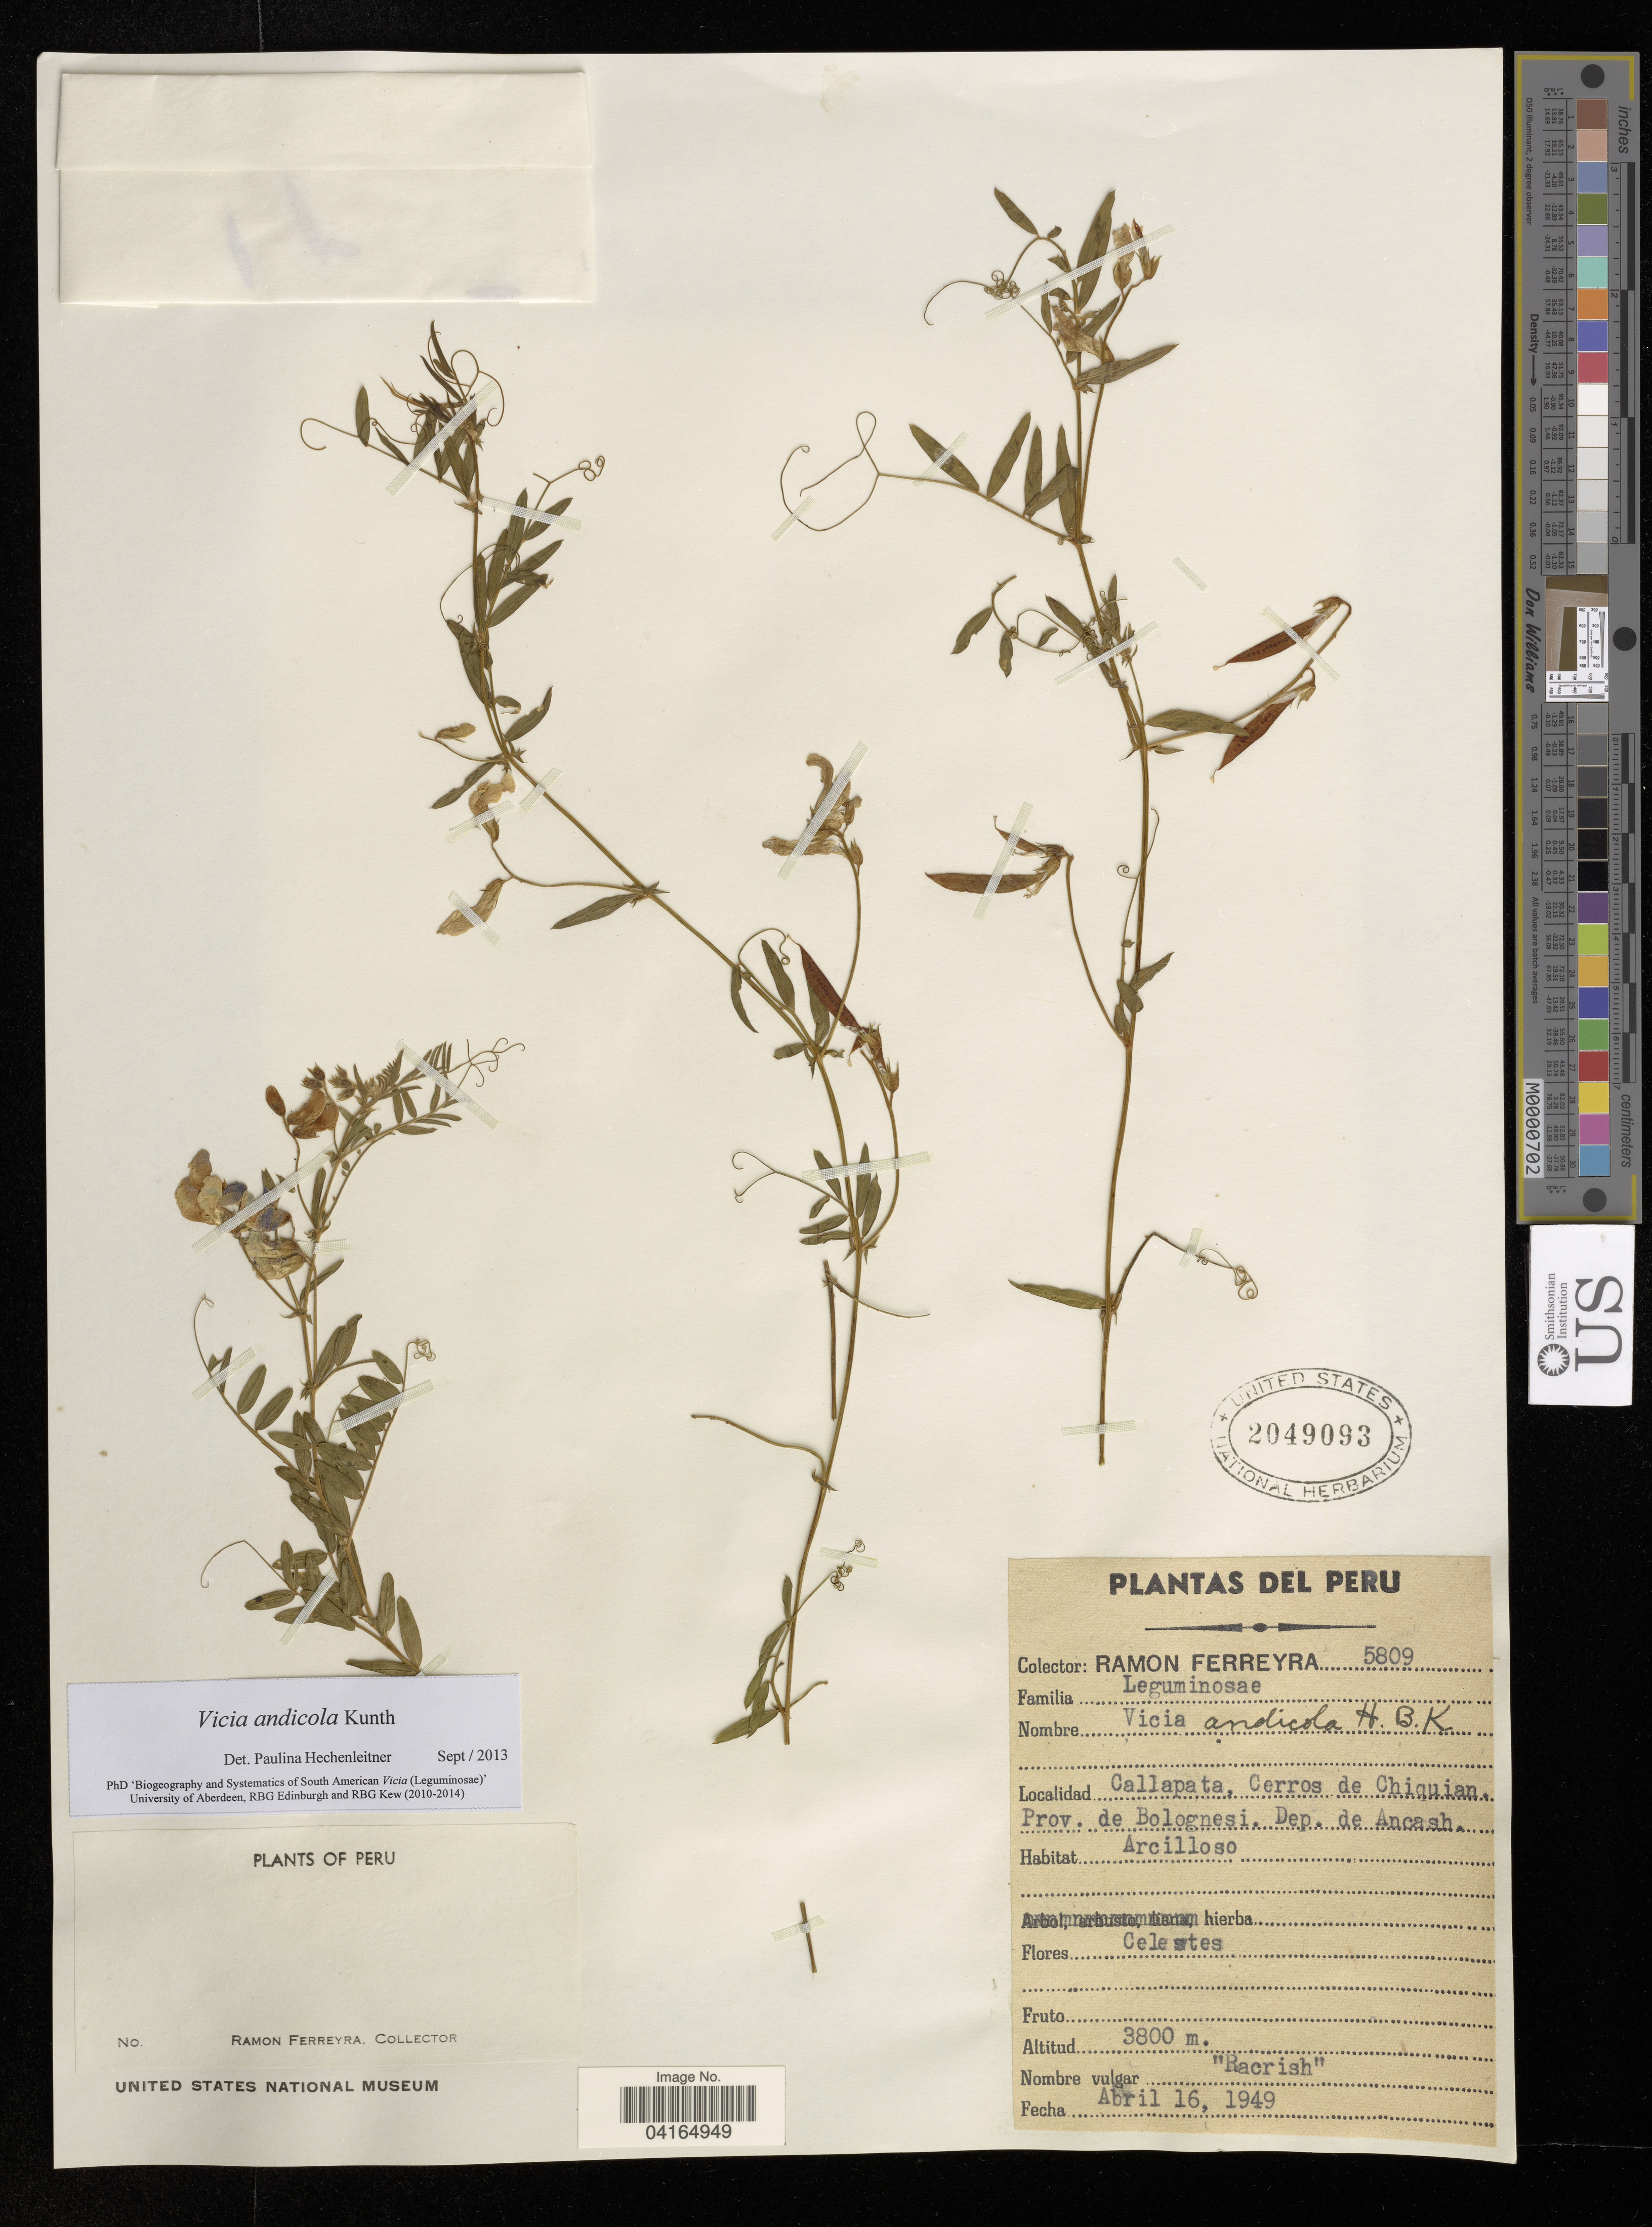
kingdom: Plantae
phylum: Tracheophyta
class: Magnoliopsida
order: Fabales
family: Fabaceae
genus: Vicia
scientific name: Vicia andicola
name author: Kunth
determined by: Hechenleitner, Paulina, RBG Edinburgh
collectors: R. A. Ferreyra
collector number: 5809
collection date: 1949-04-16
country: Peru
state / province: Ancash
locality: Callapata, Cerros de Chiquian. Prov. de Bolognesi. Dep. de Ancash.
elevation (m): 3800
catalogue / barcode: US 2049093